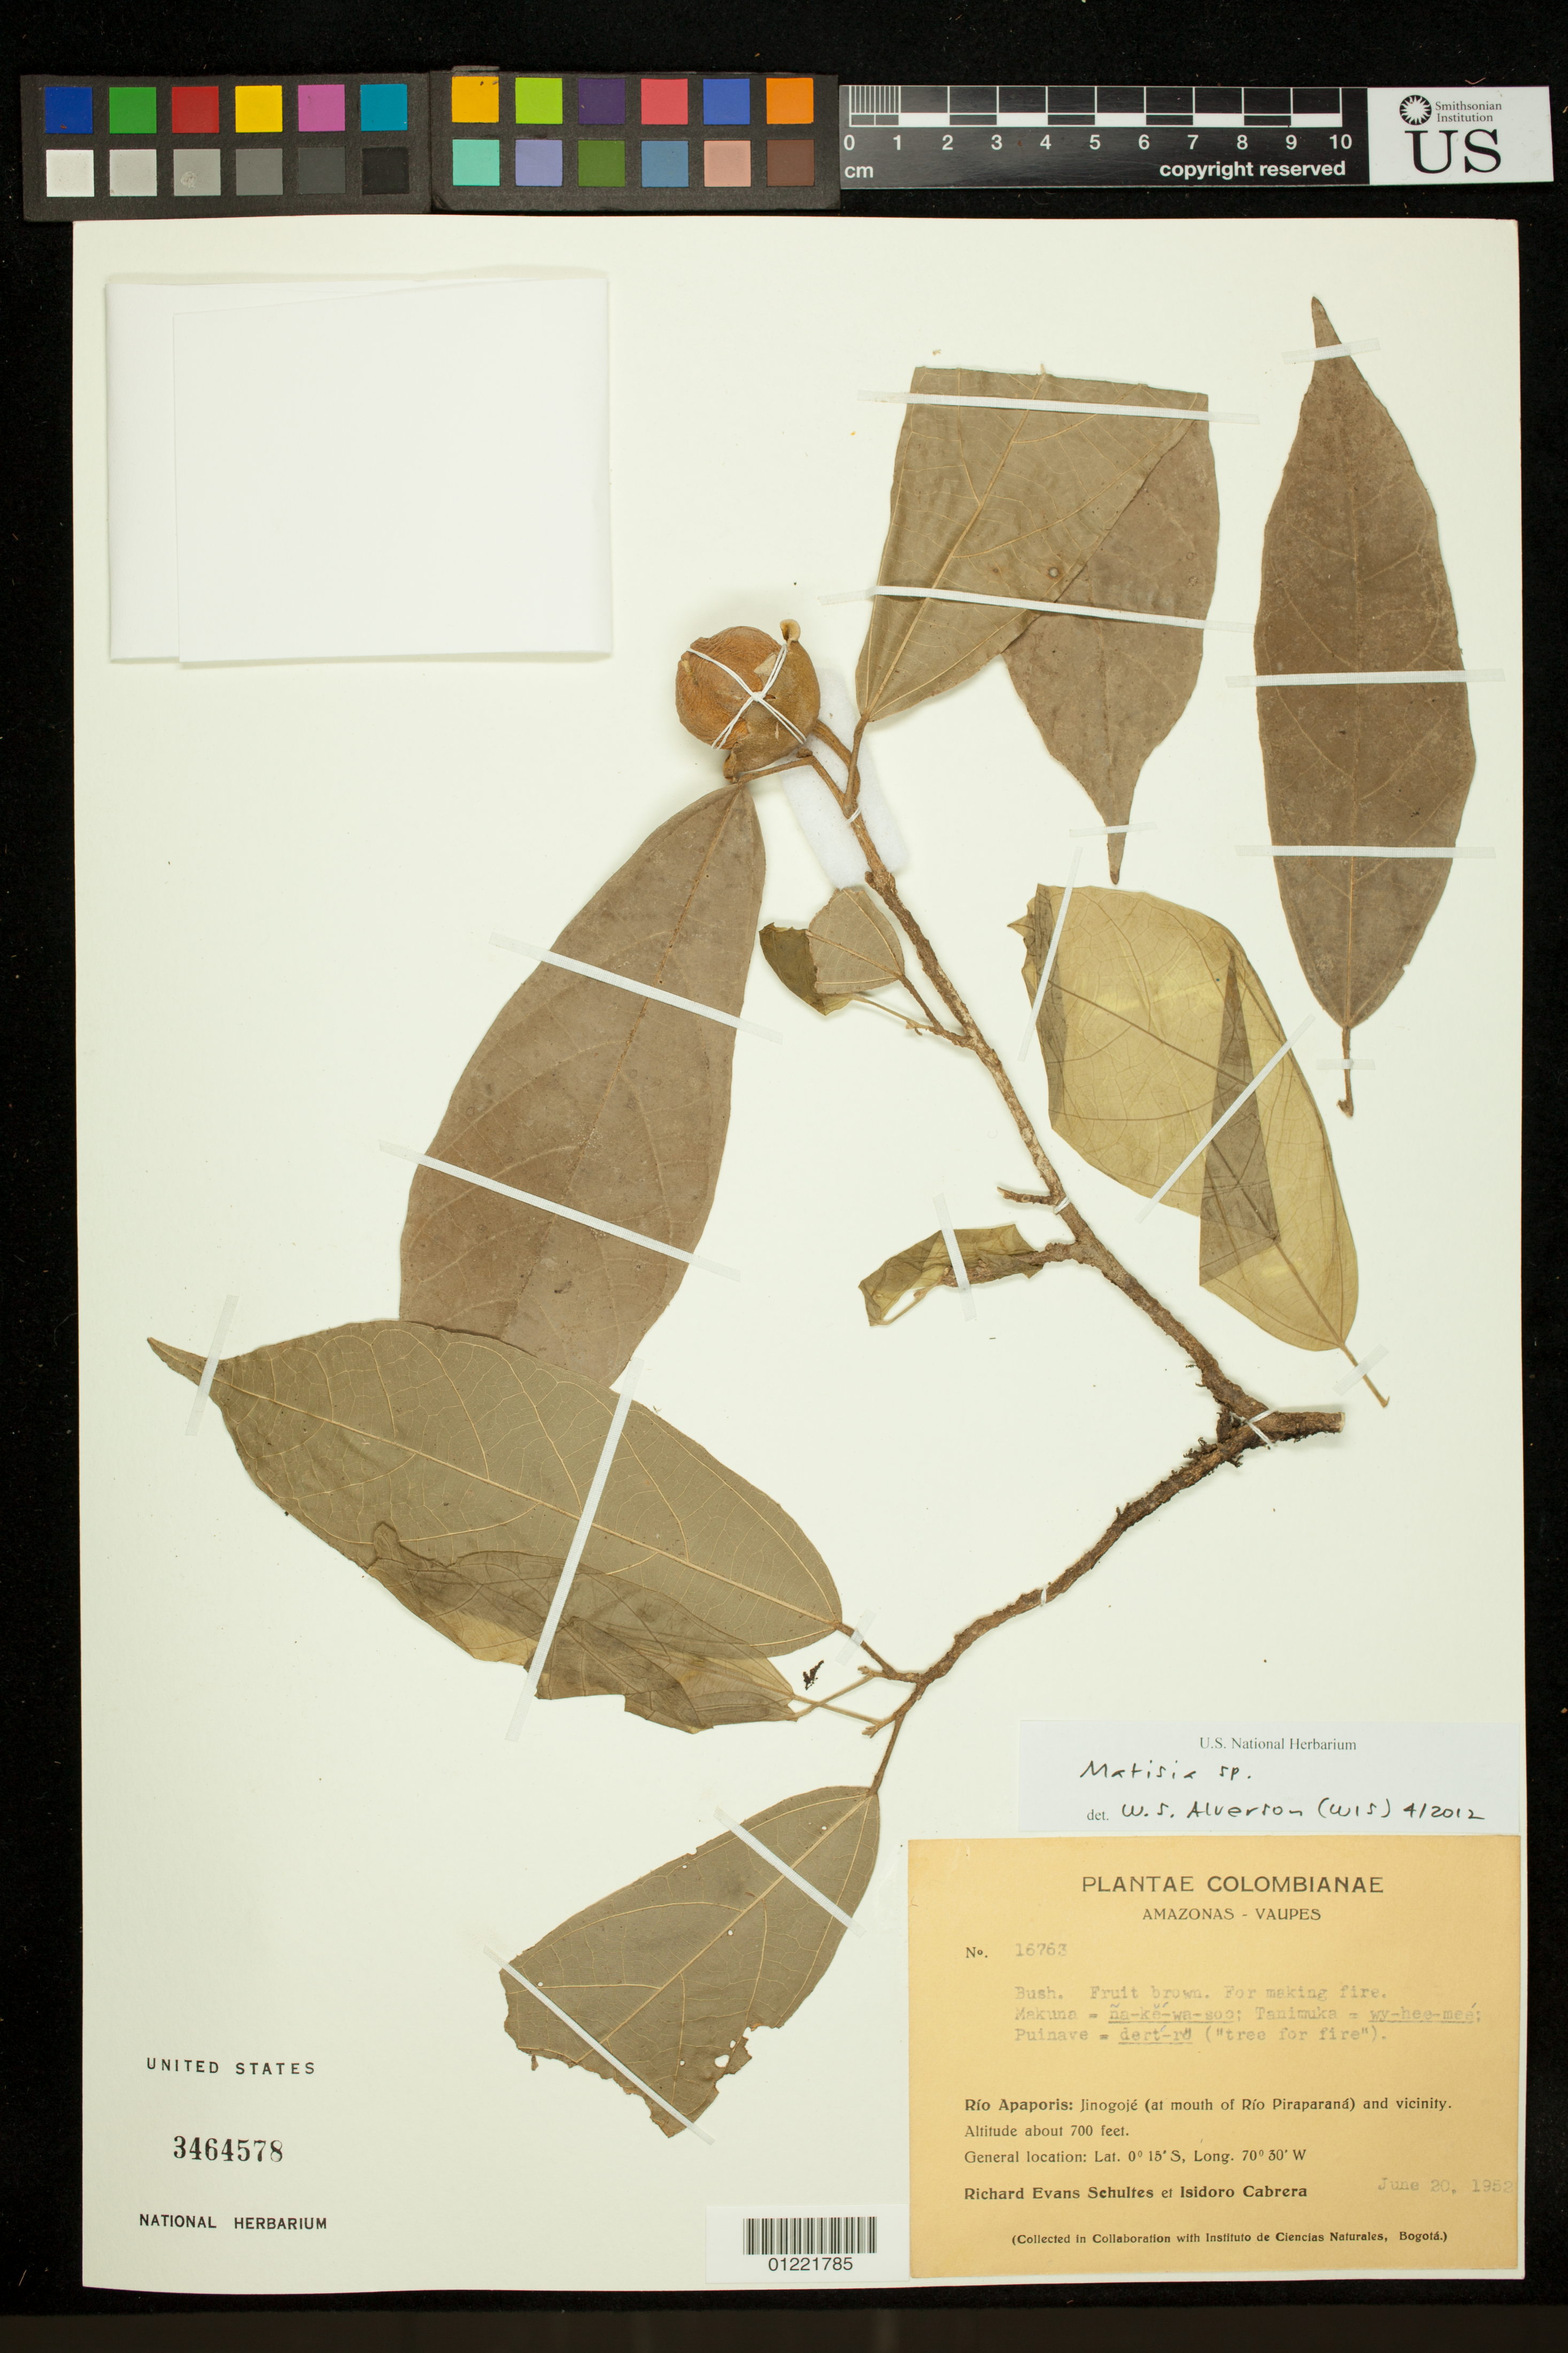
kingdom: Plantae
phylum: Tracheophyta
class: Magnoliopsida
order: Malvales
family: Malvaceae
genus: Matisia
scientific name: Matisia ochrocalyx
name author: K. Schum.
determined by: Dorr, L. J., (BOT), Smithsonian Institution - National Museum of Natural History (UNITED STATES)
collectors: R. E. Schultes & I. Cabrera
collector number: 16763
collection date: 1952-06-20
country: Colombia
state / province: Vaupes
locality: Rio Apaporis: Jinogoje (at mouth of the Rio Piraparana) and vicinity.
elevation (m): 213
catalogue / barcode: US 3464578